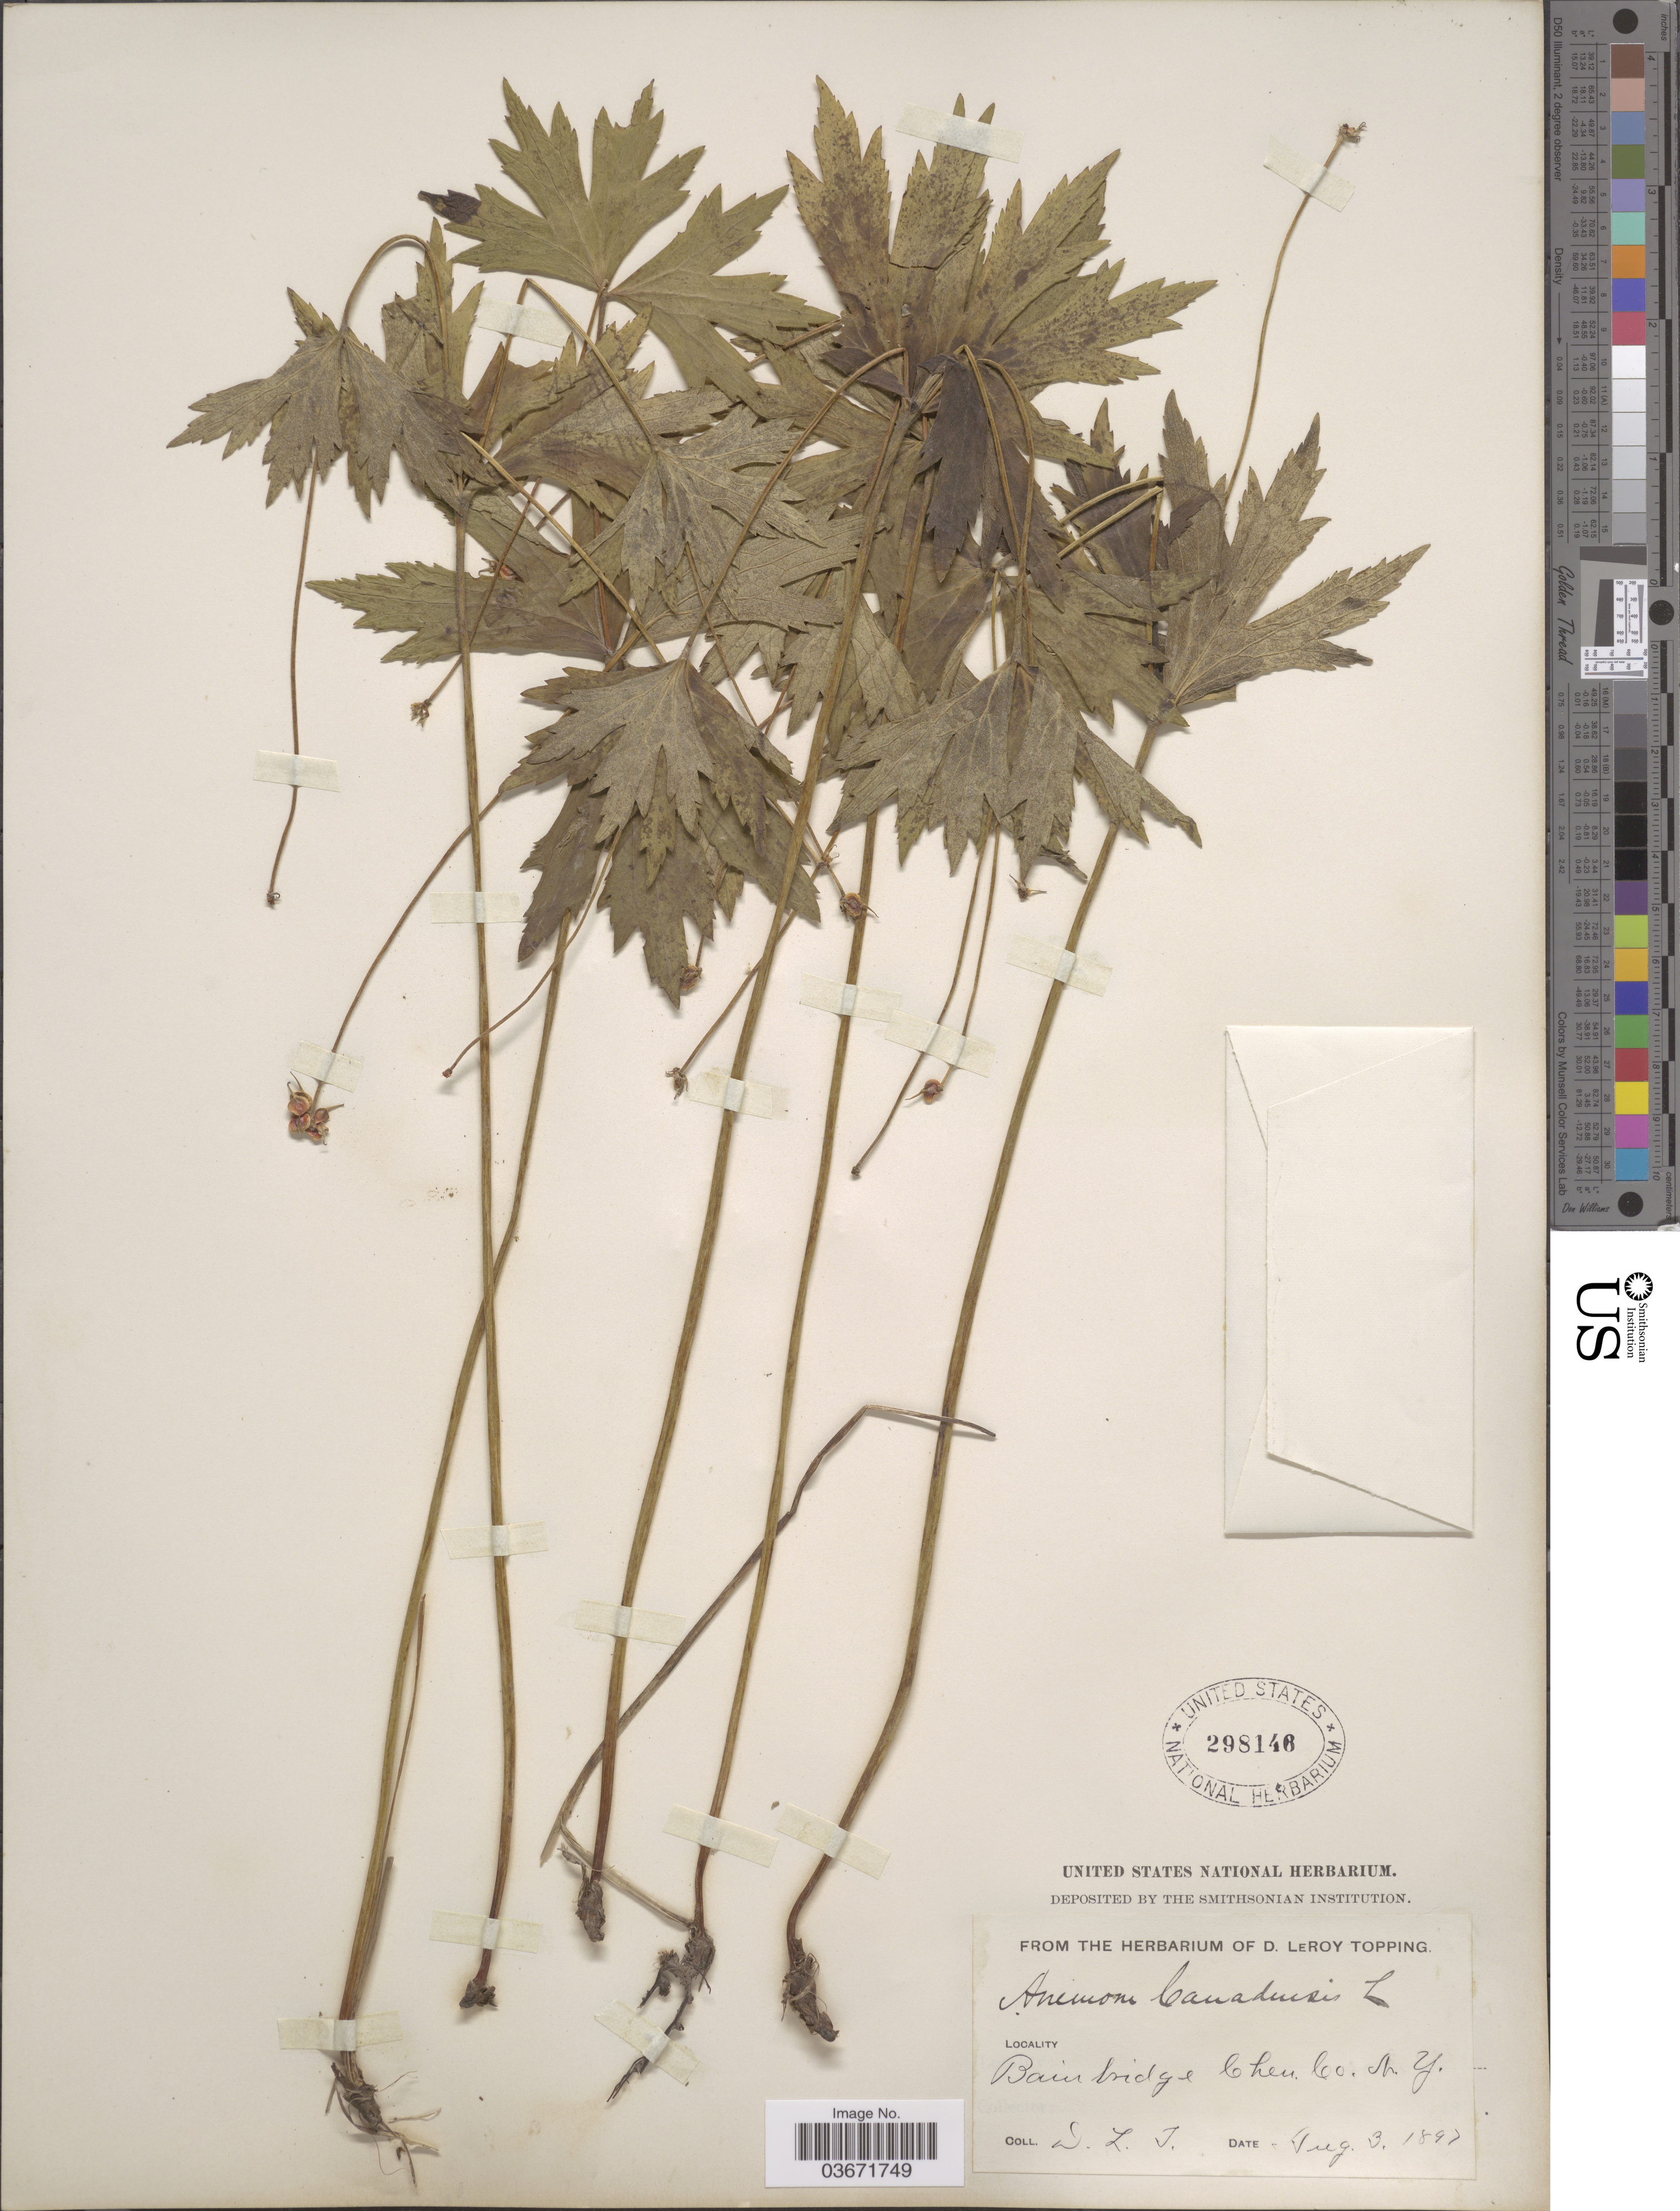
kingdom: Plantae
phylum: Tracheophyta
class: Magnoliopsida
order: Ranunculales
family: Ranunculaceae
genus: Anemone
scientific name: Anemone canadensis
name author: L.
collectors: D. L. Topping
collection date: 1897-08-03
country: United States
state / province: New York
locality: Bainbridge Chen Co.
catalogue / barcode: US 298146